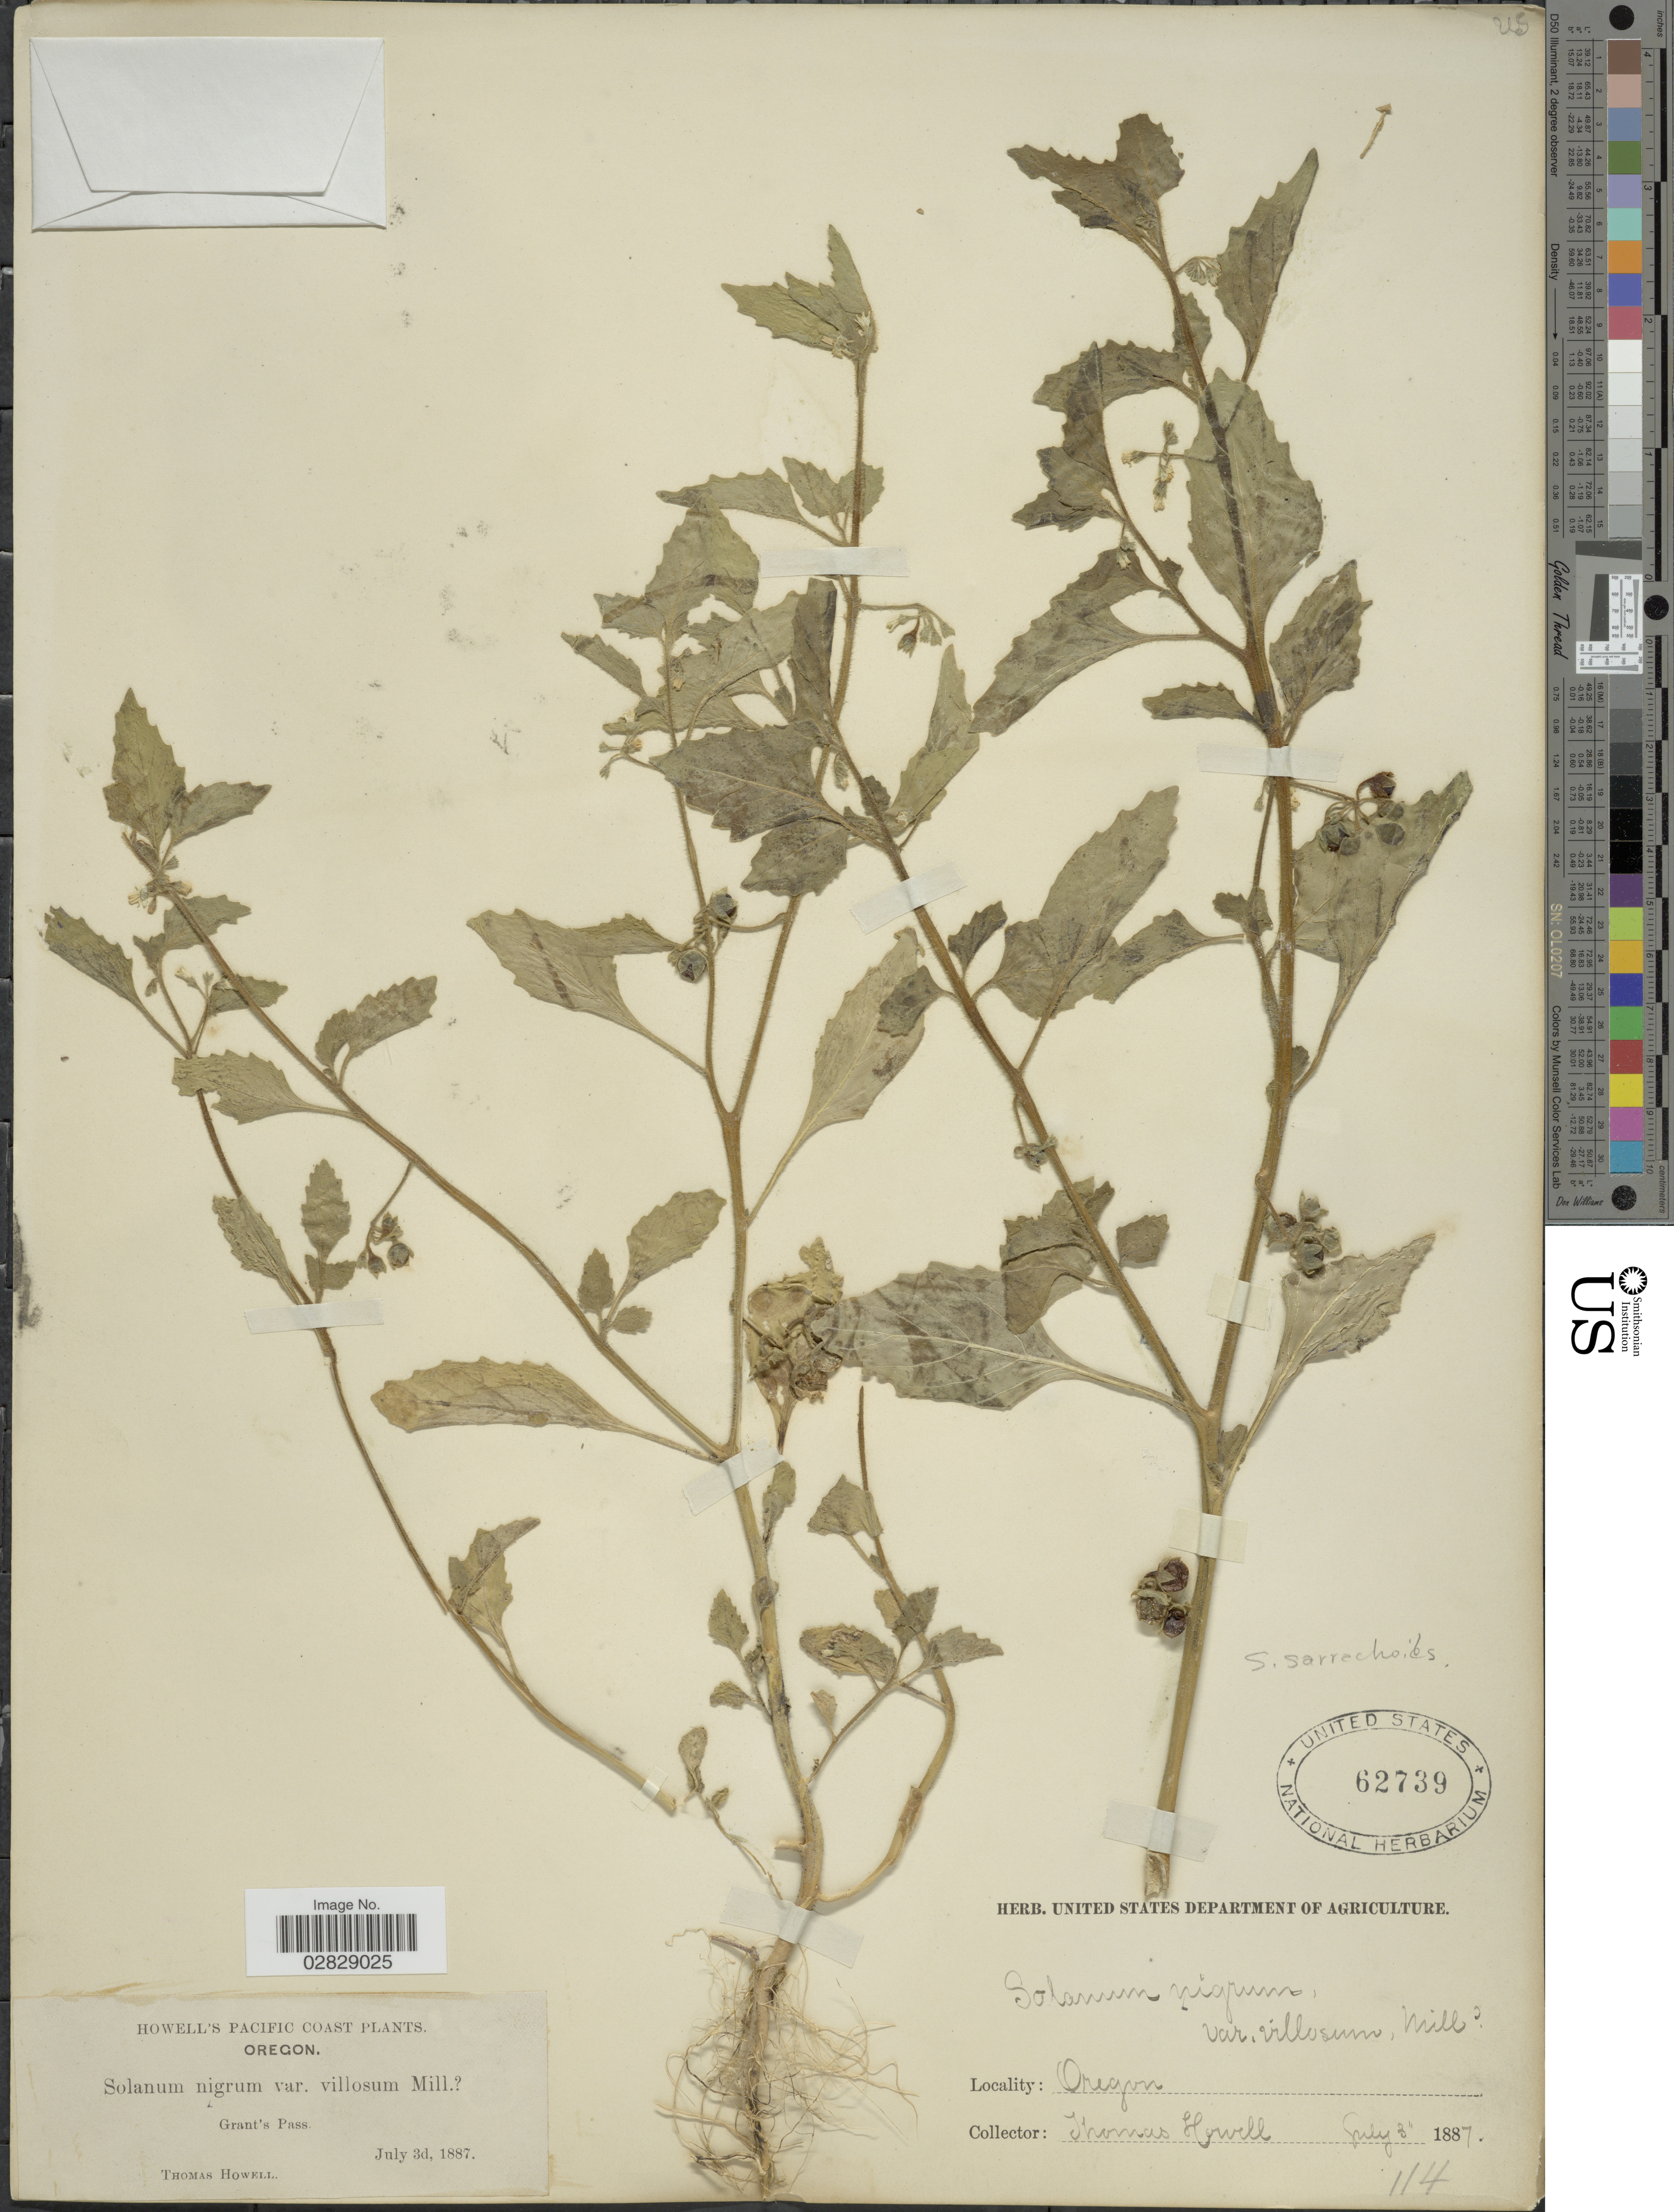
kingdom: Plantae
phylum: Tracheophyta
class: Magnoliopsida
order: Solanales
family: Solanaceae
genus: Solanum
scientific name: Solanum sarachoides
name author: Sendt.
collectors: T. Howell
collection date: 1887-07-03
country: United States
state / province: Oregon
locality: Pacific Coast. Grant's Pass.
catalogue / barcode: US 62739